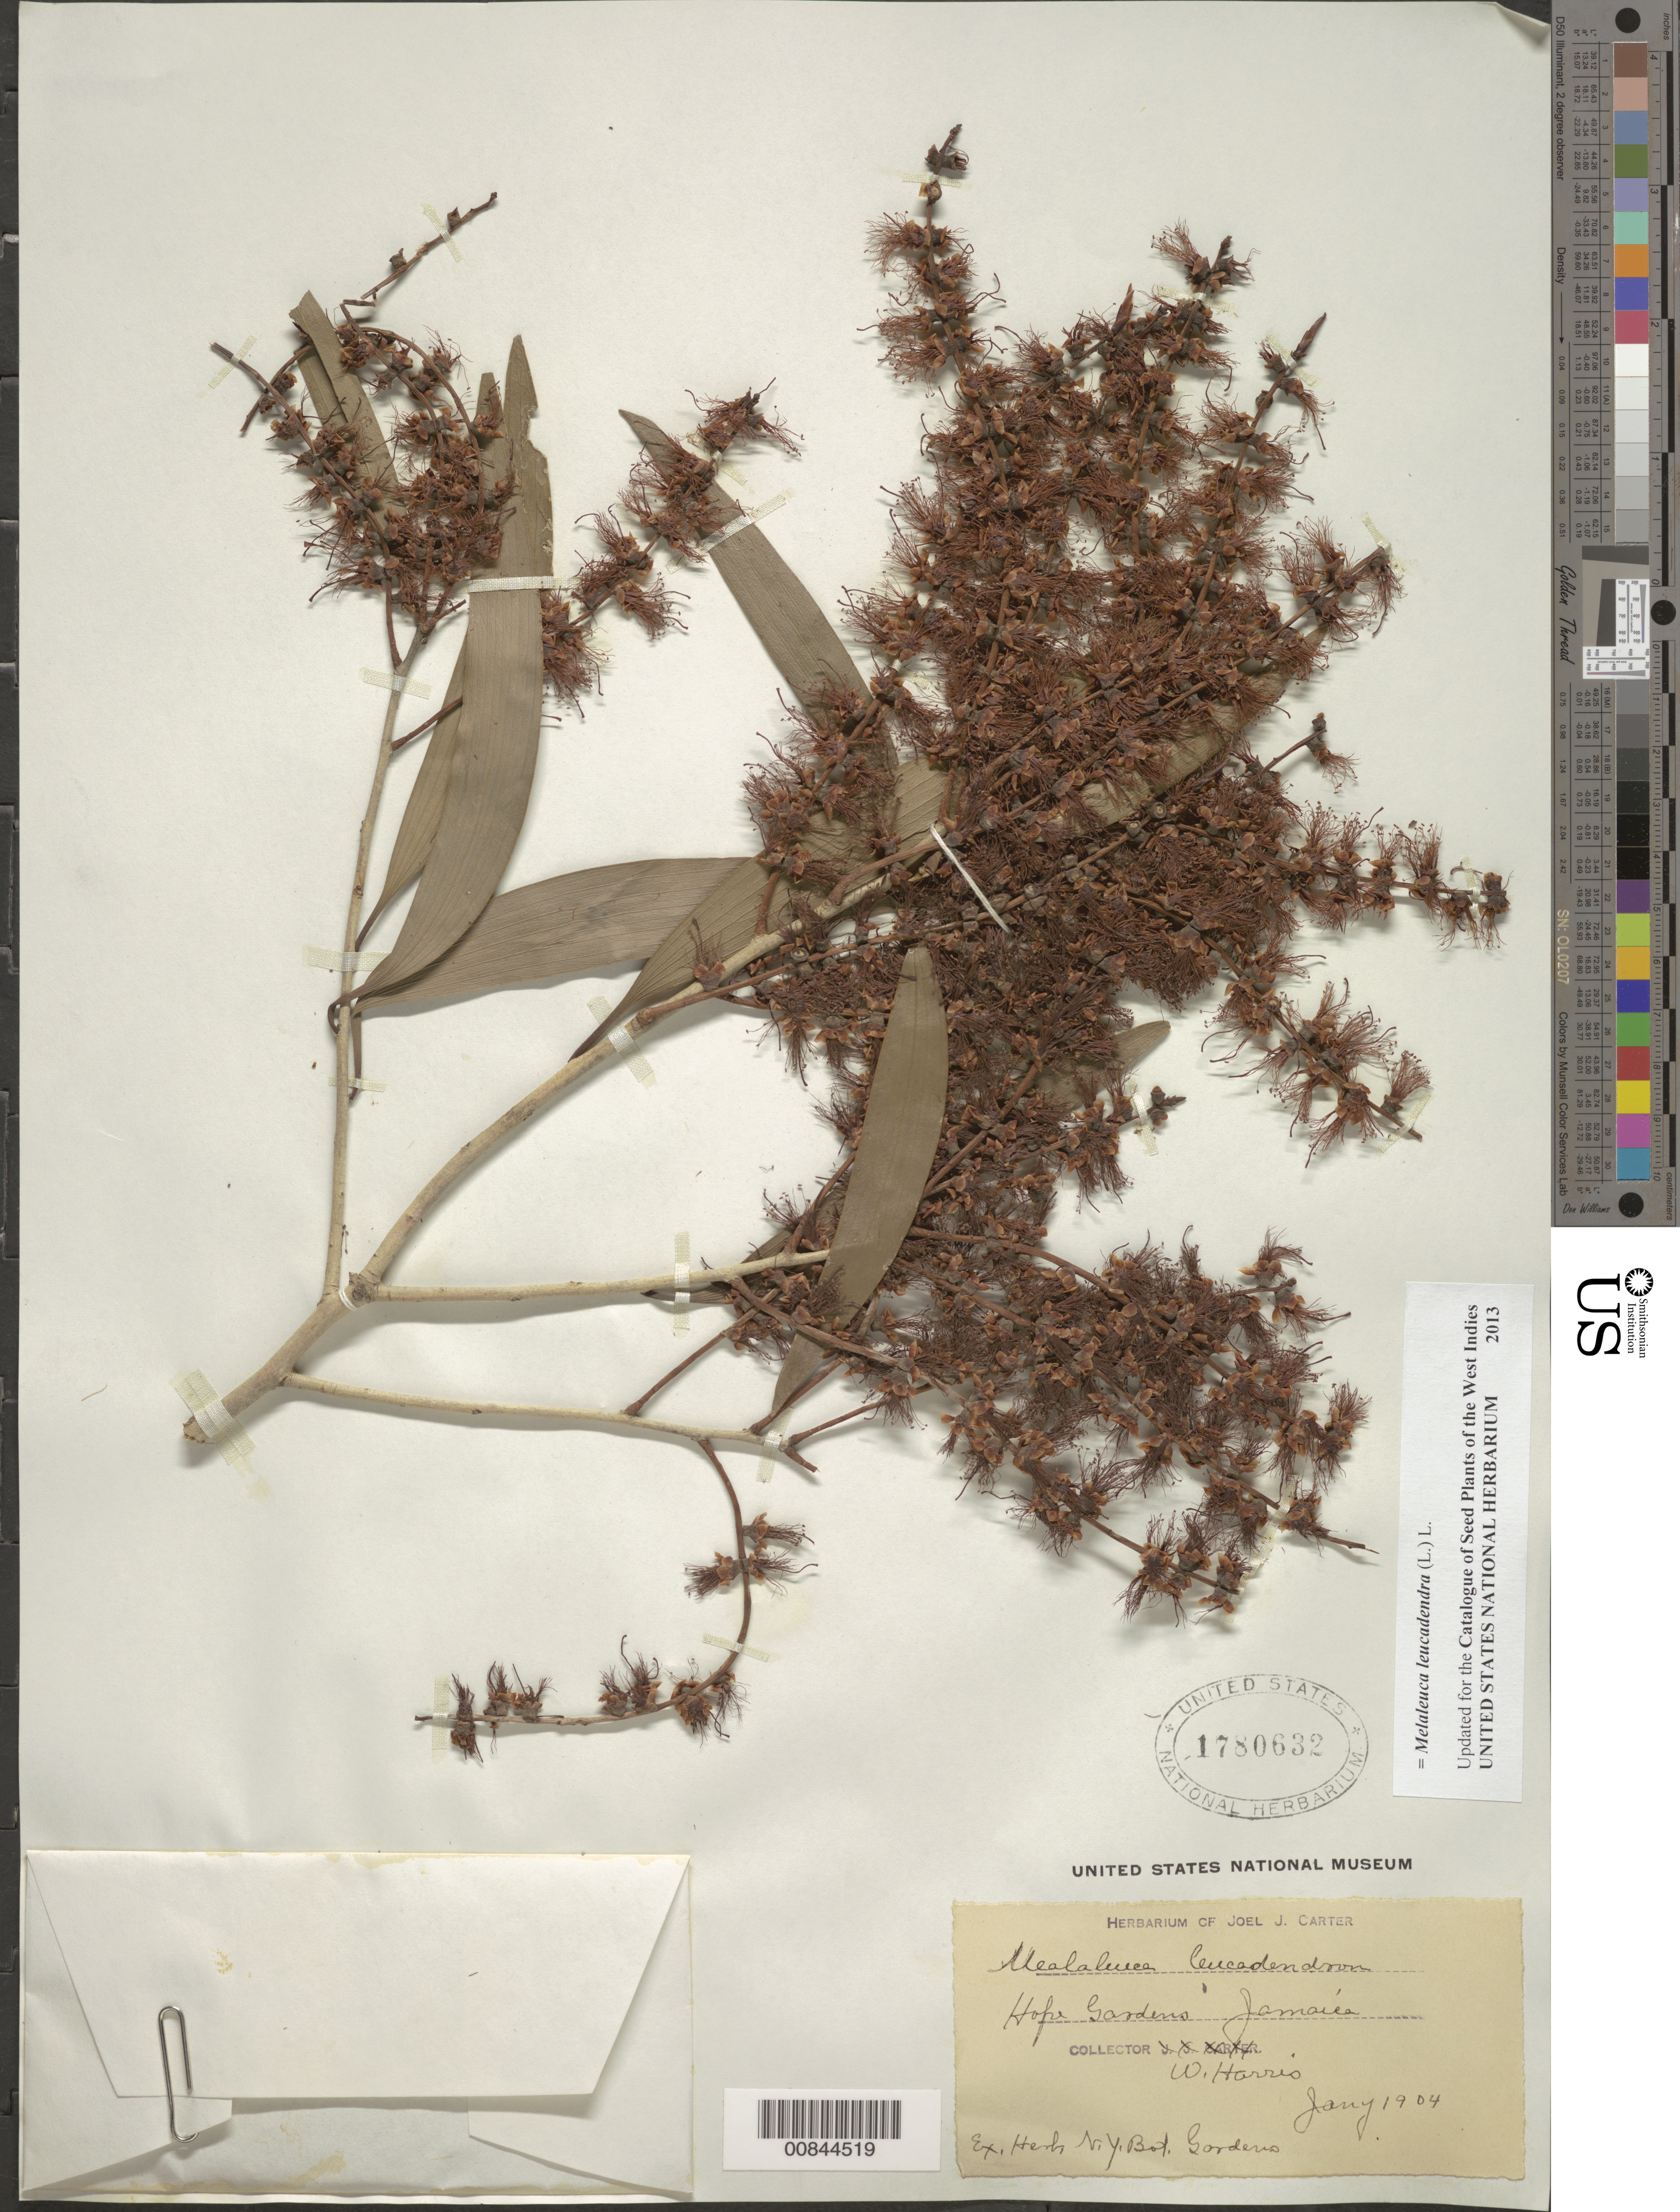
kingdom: Plantae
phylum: Tracheophyta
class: Magnoliopsida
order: Myrtales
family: Myrtaceae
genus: Melaleuca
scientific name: Melaleuca leucadendra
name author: (L.) L.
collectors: W. H. Harris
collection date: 1904-01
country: Jamaica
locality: Hope Gardens.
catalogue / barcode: US 1780632